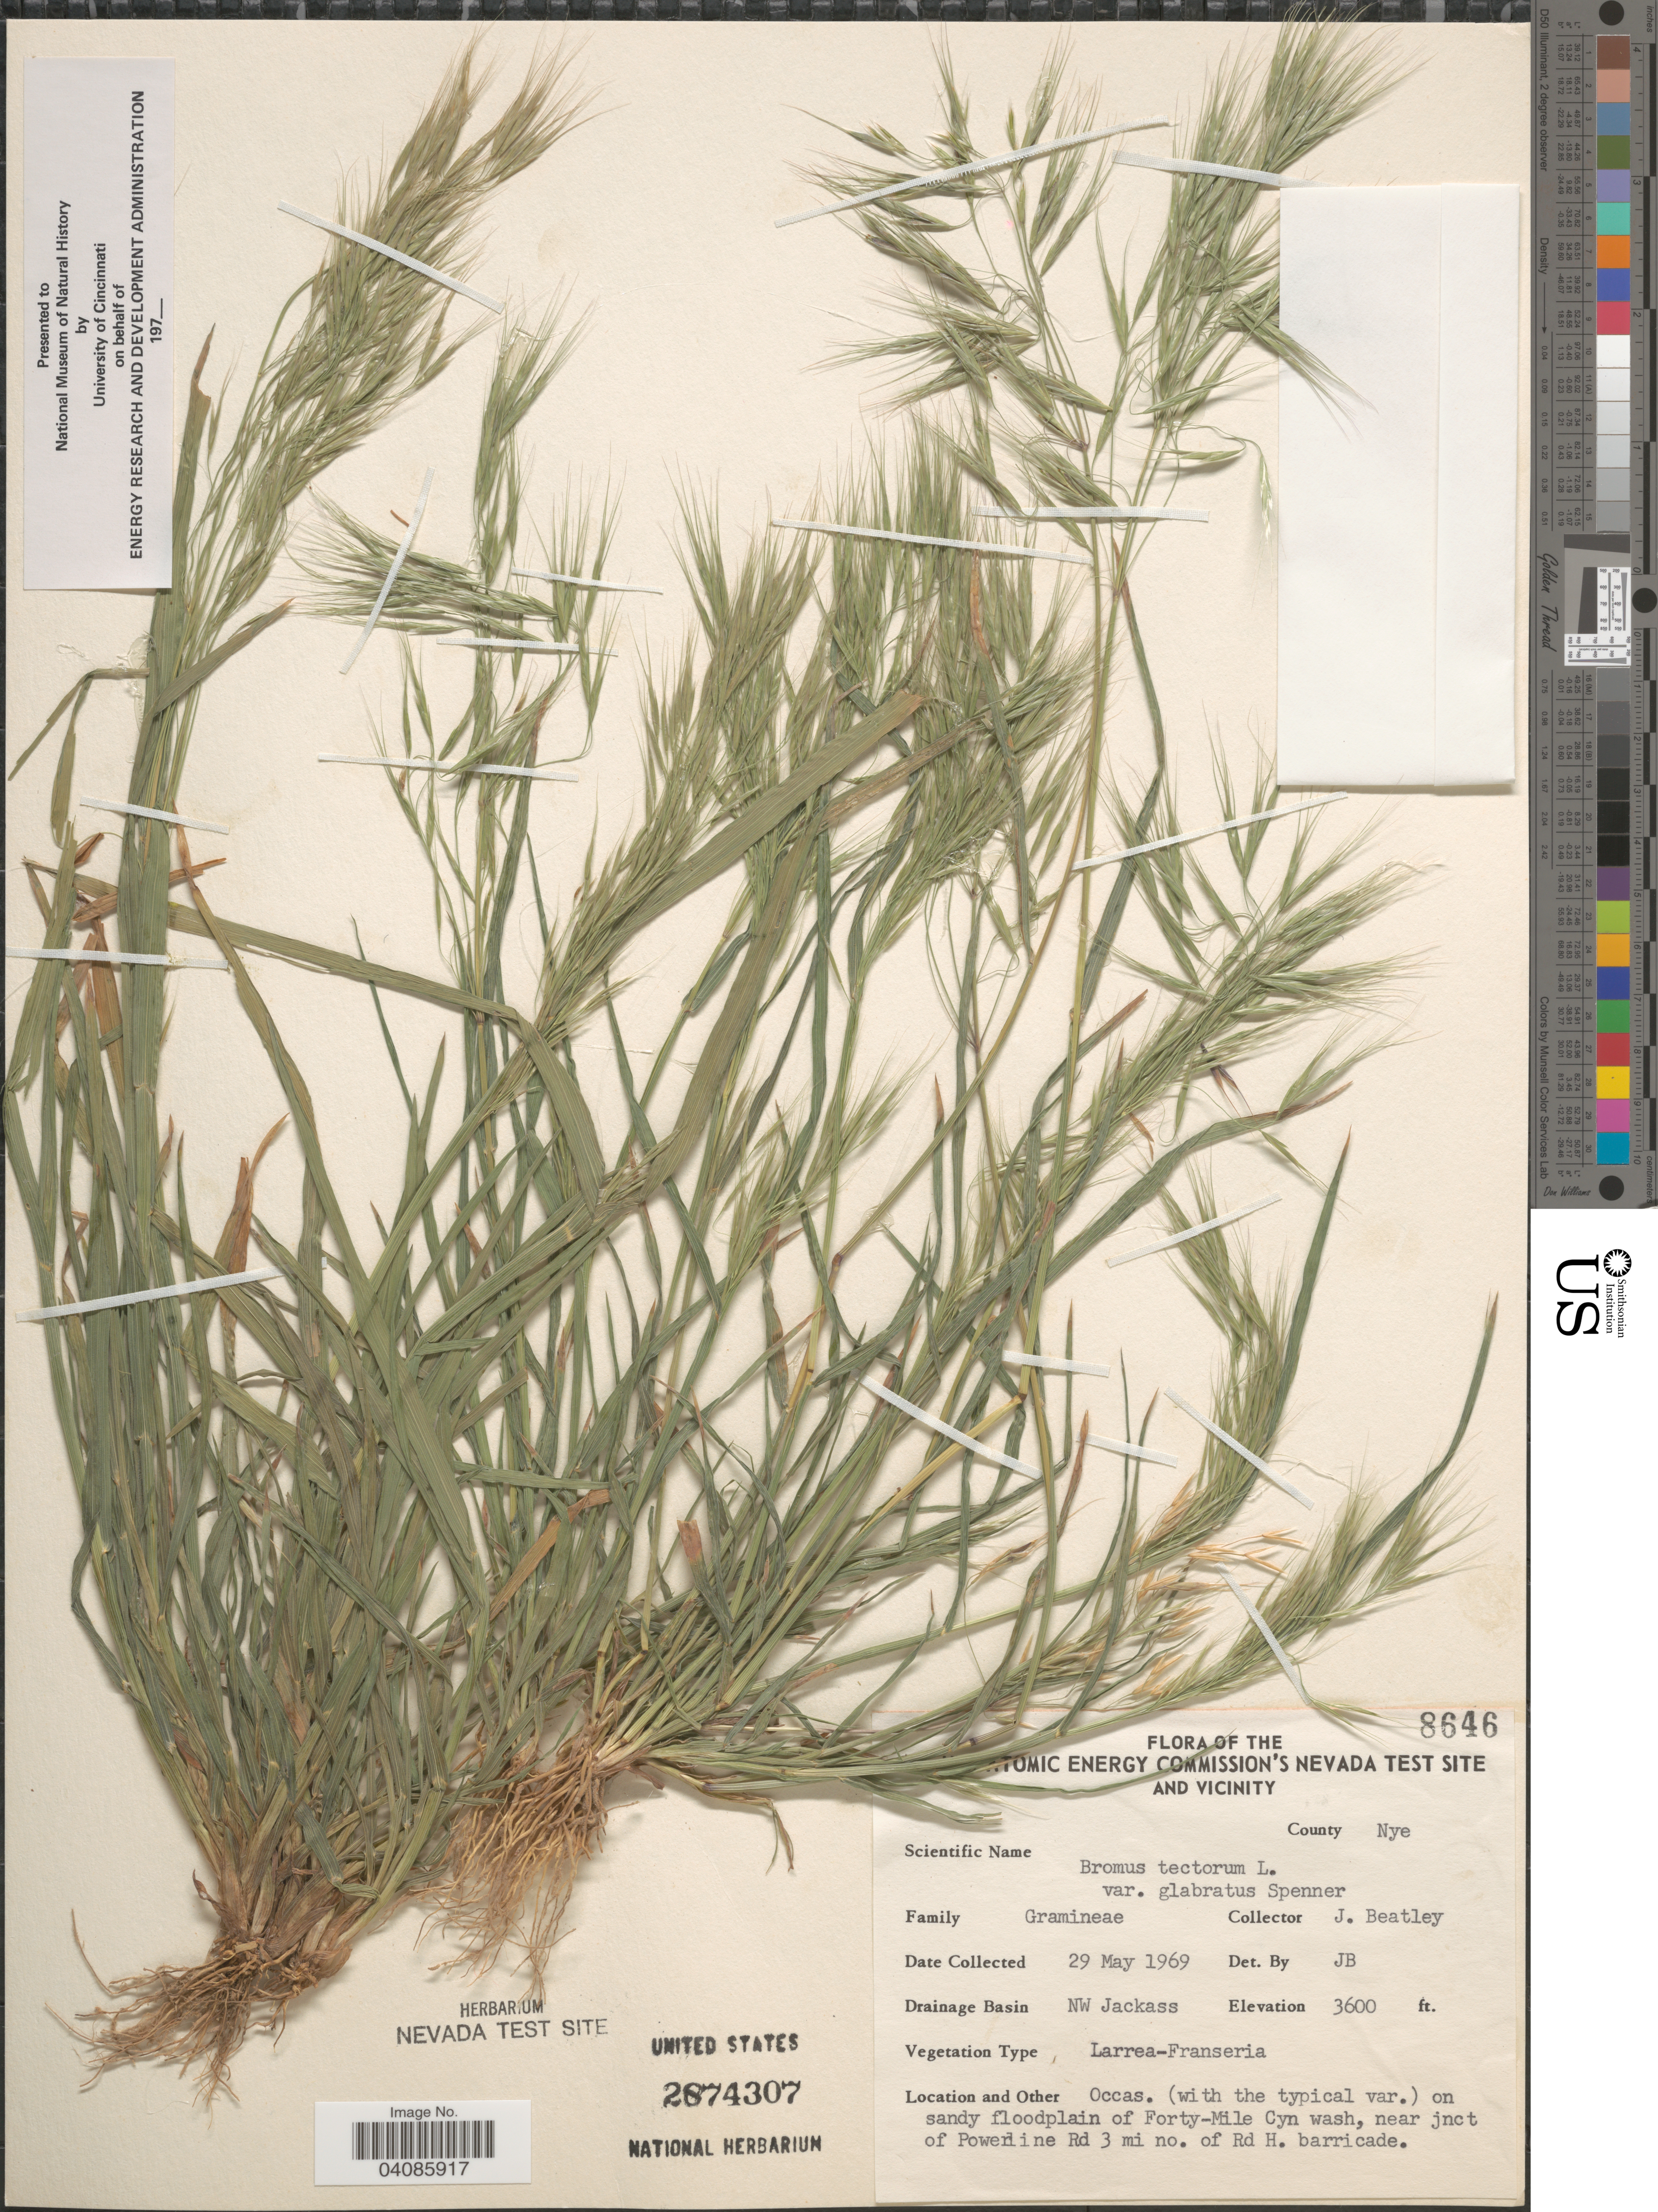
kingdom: Plantae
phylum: Tracheophyta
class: Liliopsida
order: Poales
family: Poaceae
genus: Bromus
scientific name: Bromus tectorum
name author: L.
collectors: J. C. Beatley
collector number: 8646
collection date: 1969-05-29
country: United States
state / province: Nevada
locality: U.S. Atomic Energy Commission's Nevada Test Site and Vicinity. County Nye. Drainage Basin NW Jackass. On sandy floodplain of Forty-Mile Cyn wash, near jnct of Powerline Rd 3 mi no. of Rd H. barricade.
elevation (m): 1097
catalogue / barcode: US 2874307